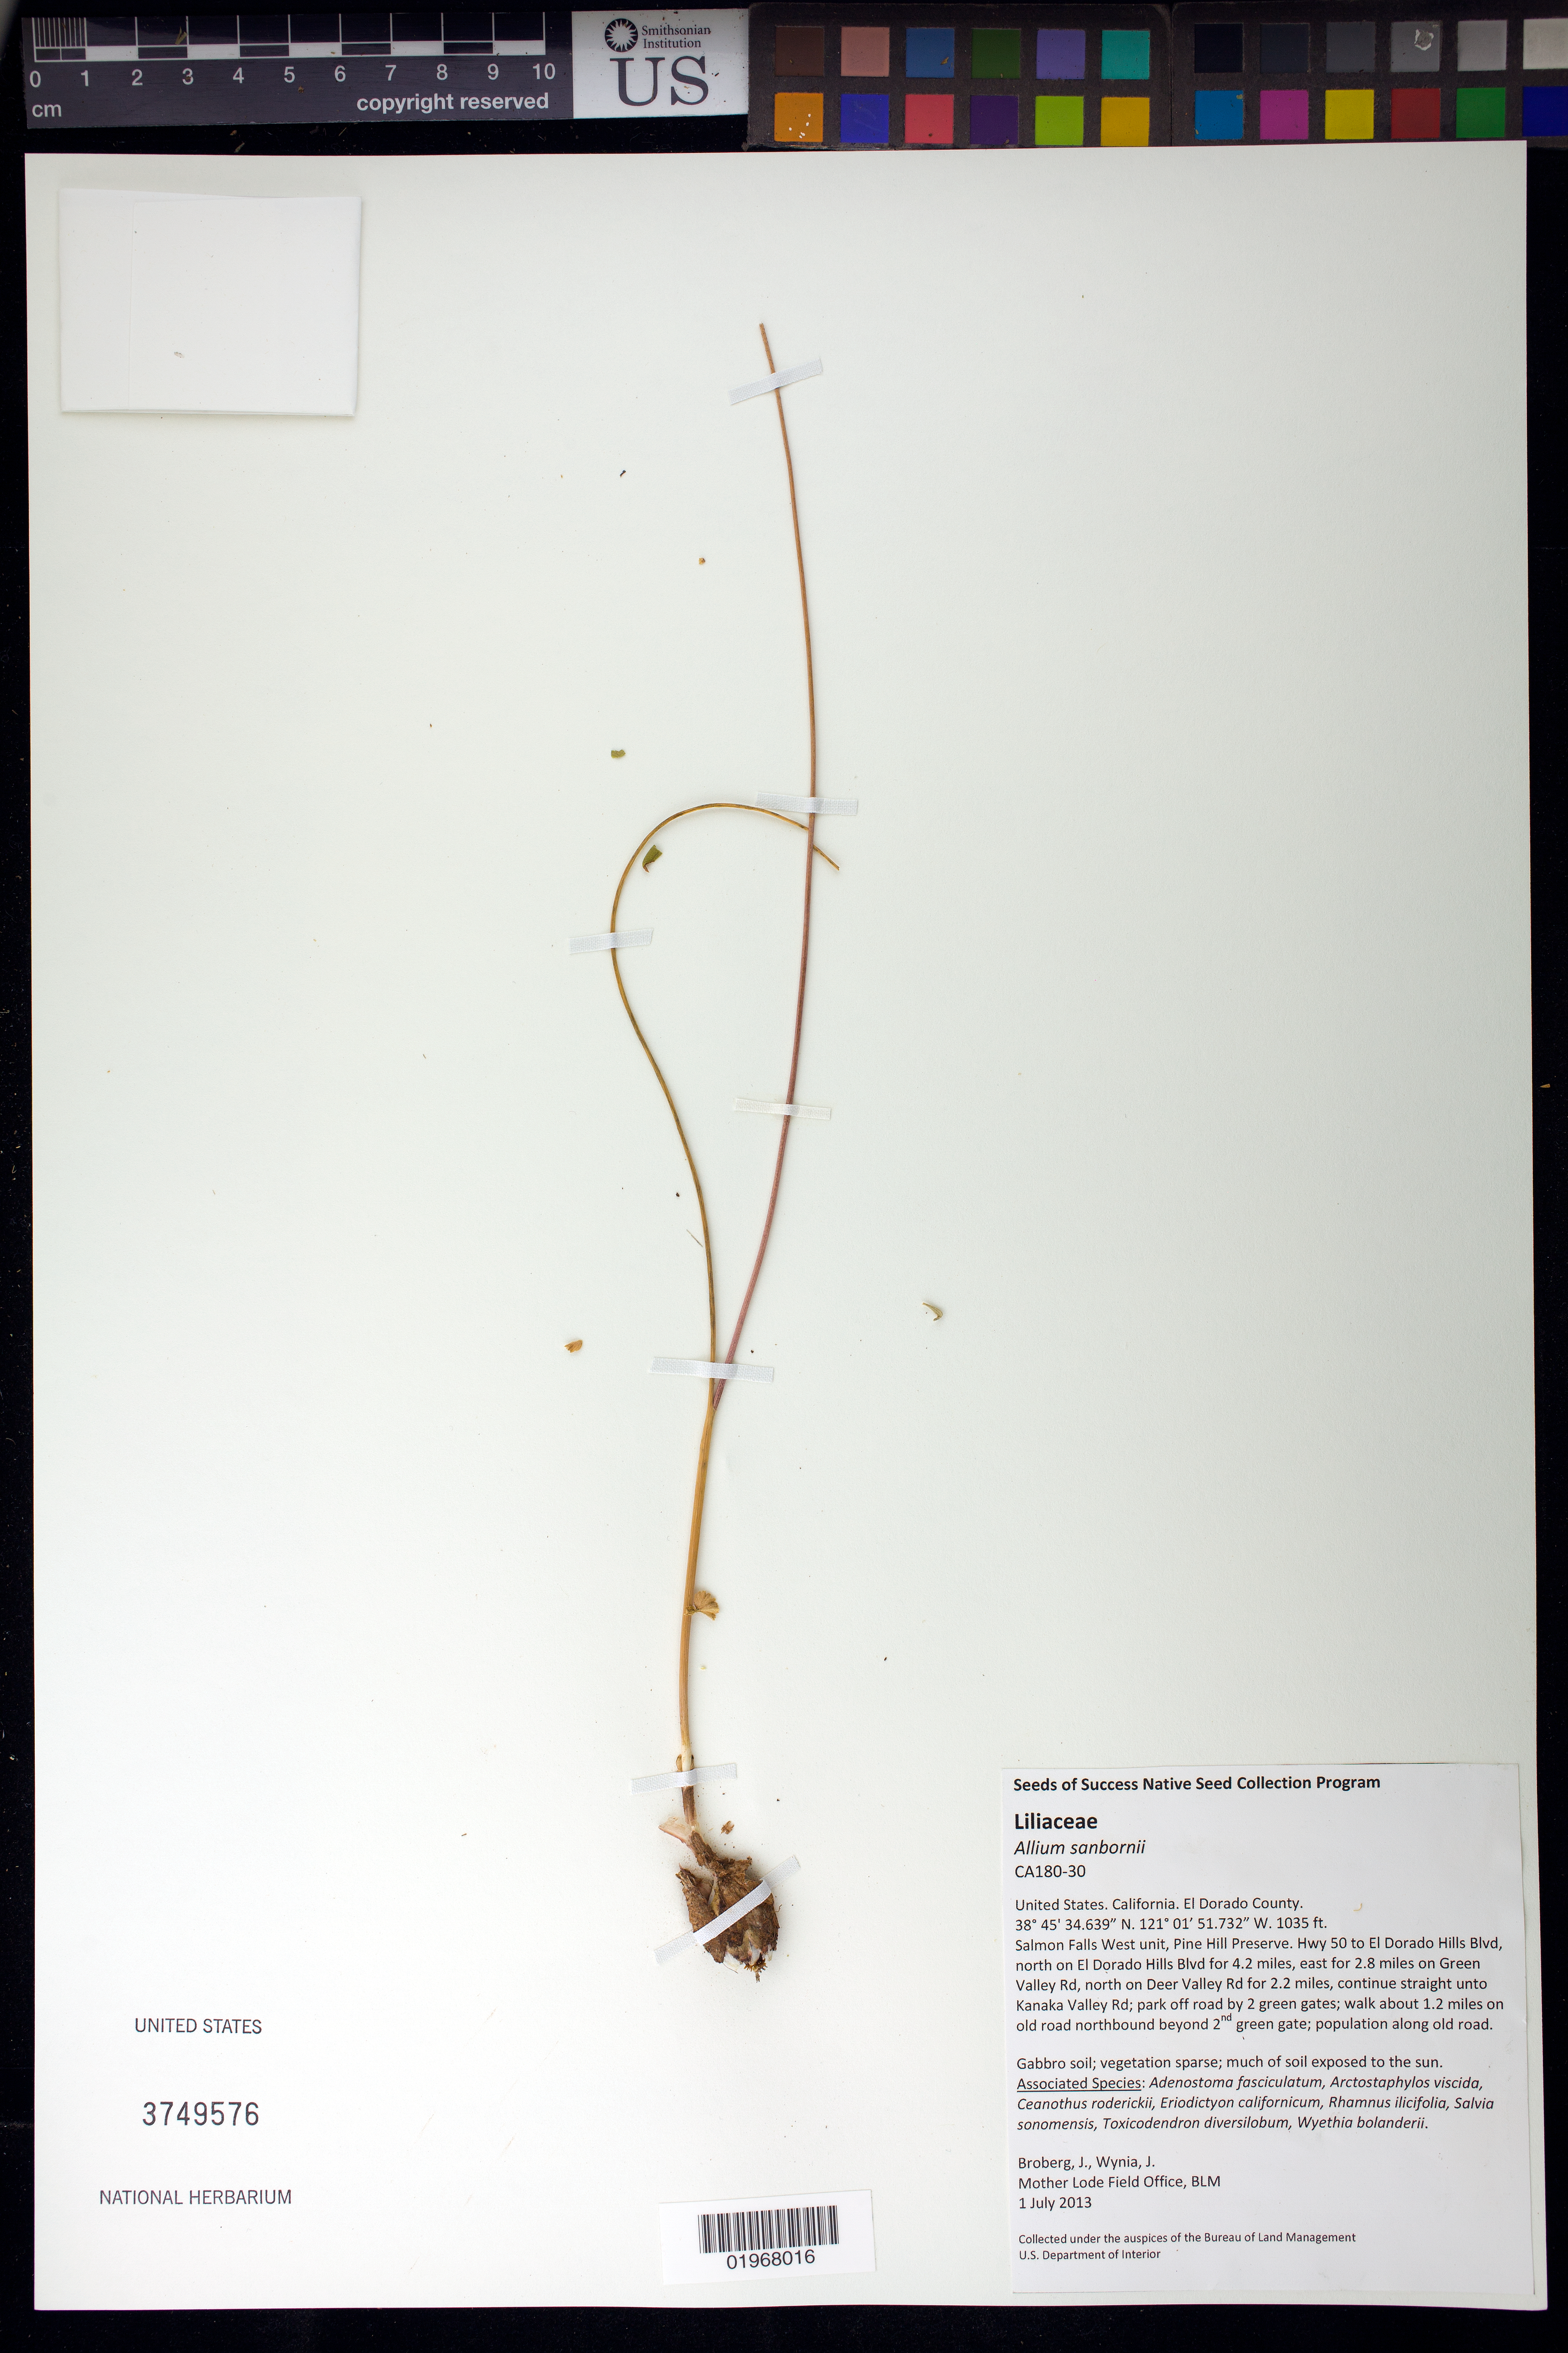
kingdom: Plantae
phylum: Tracheophyta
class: Liliopsida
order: Asparagales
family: Amaryllidaceae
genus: Allium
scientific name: Allium sanbornii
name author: Alph. Wood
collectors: J. Broberg & J. Wynia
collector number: CA180-30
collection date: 2013-07-01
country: United States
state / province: California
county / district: El Dorado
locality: Salmon Falls North unit, Pine Hill Preserve.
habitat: Gabbro soil, vegetation sparse, much of soil exposed to the sun. With Eriodictyon californicum, Rhamnus ilicifolia, Salvia sonomensis, ect.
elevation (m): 315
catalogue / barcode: US 3749576